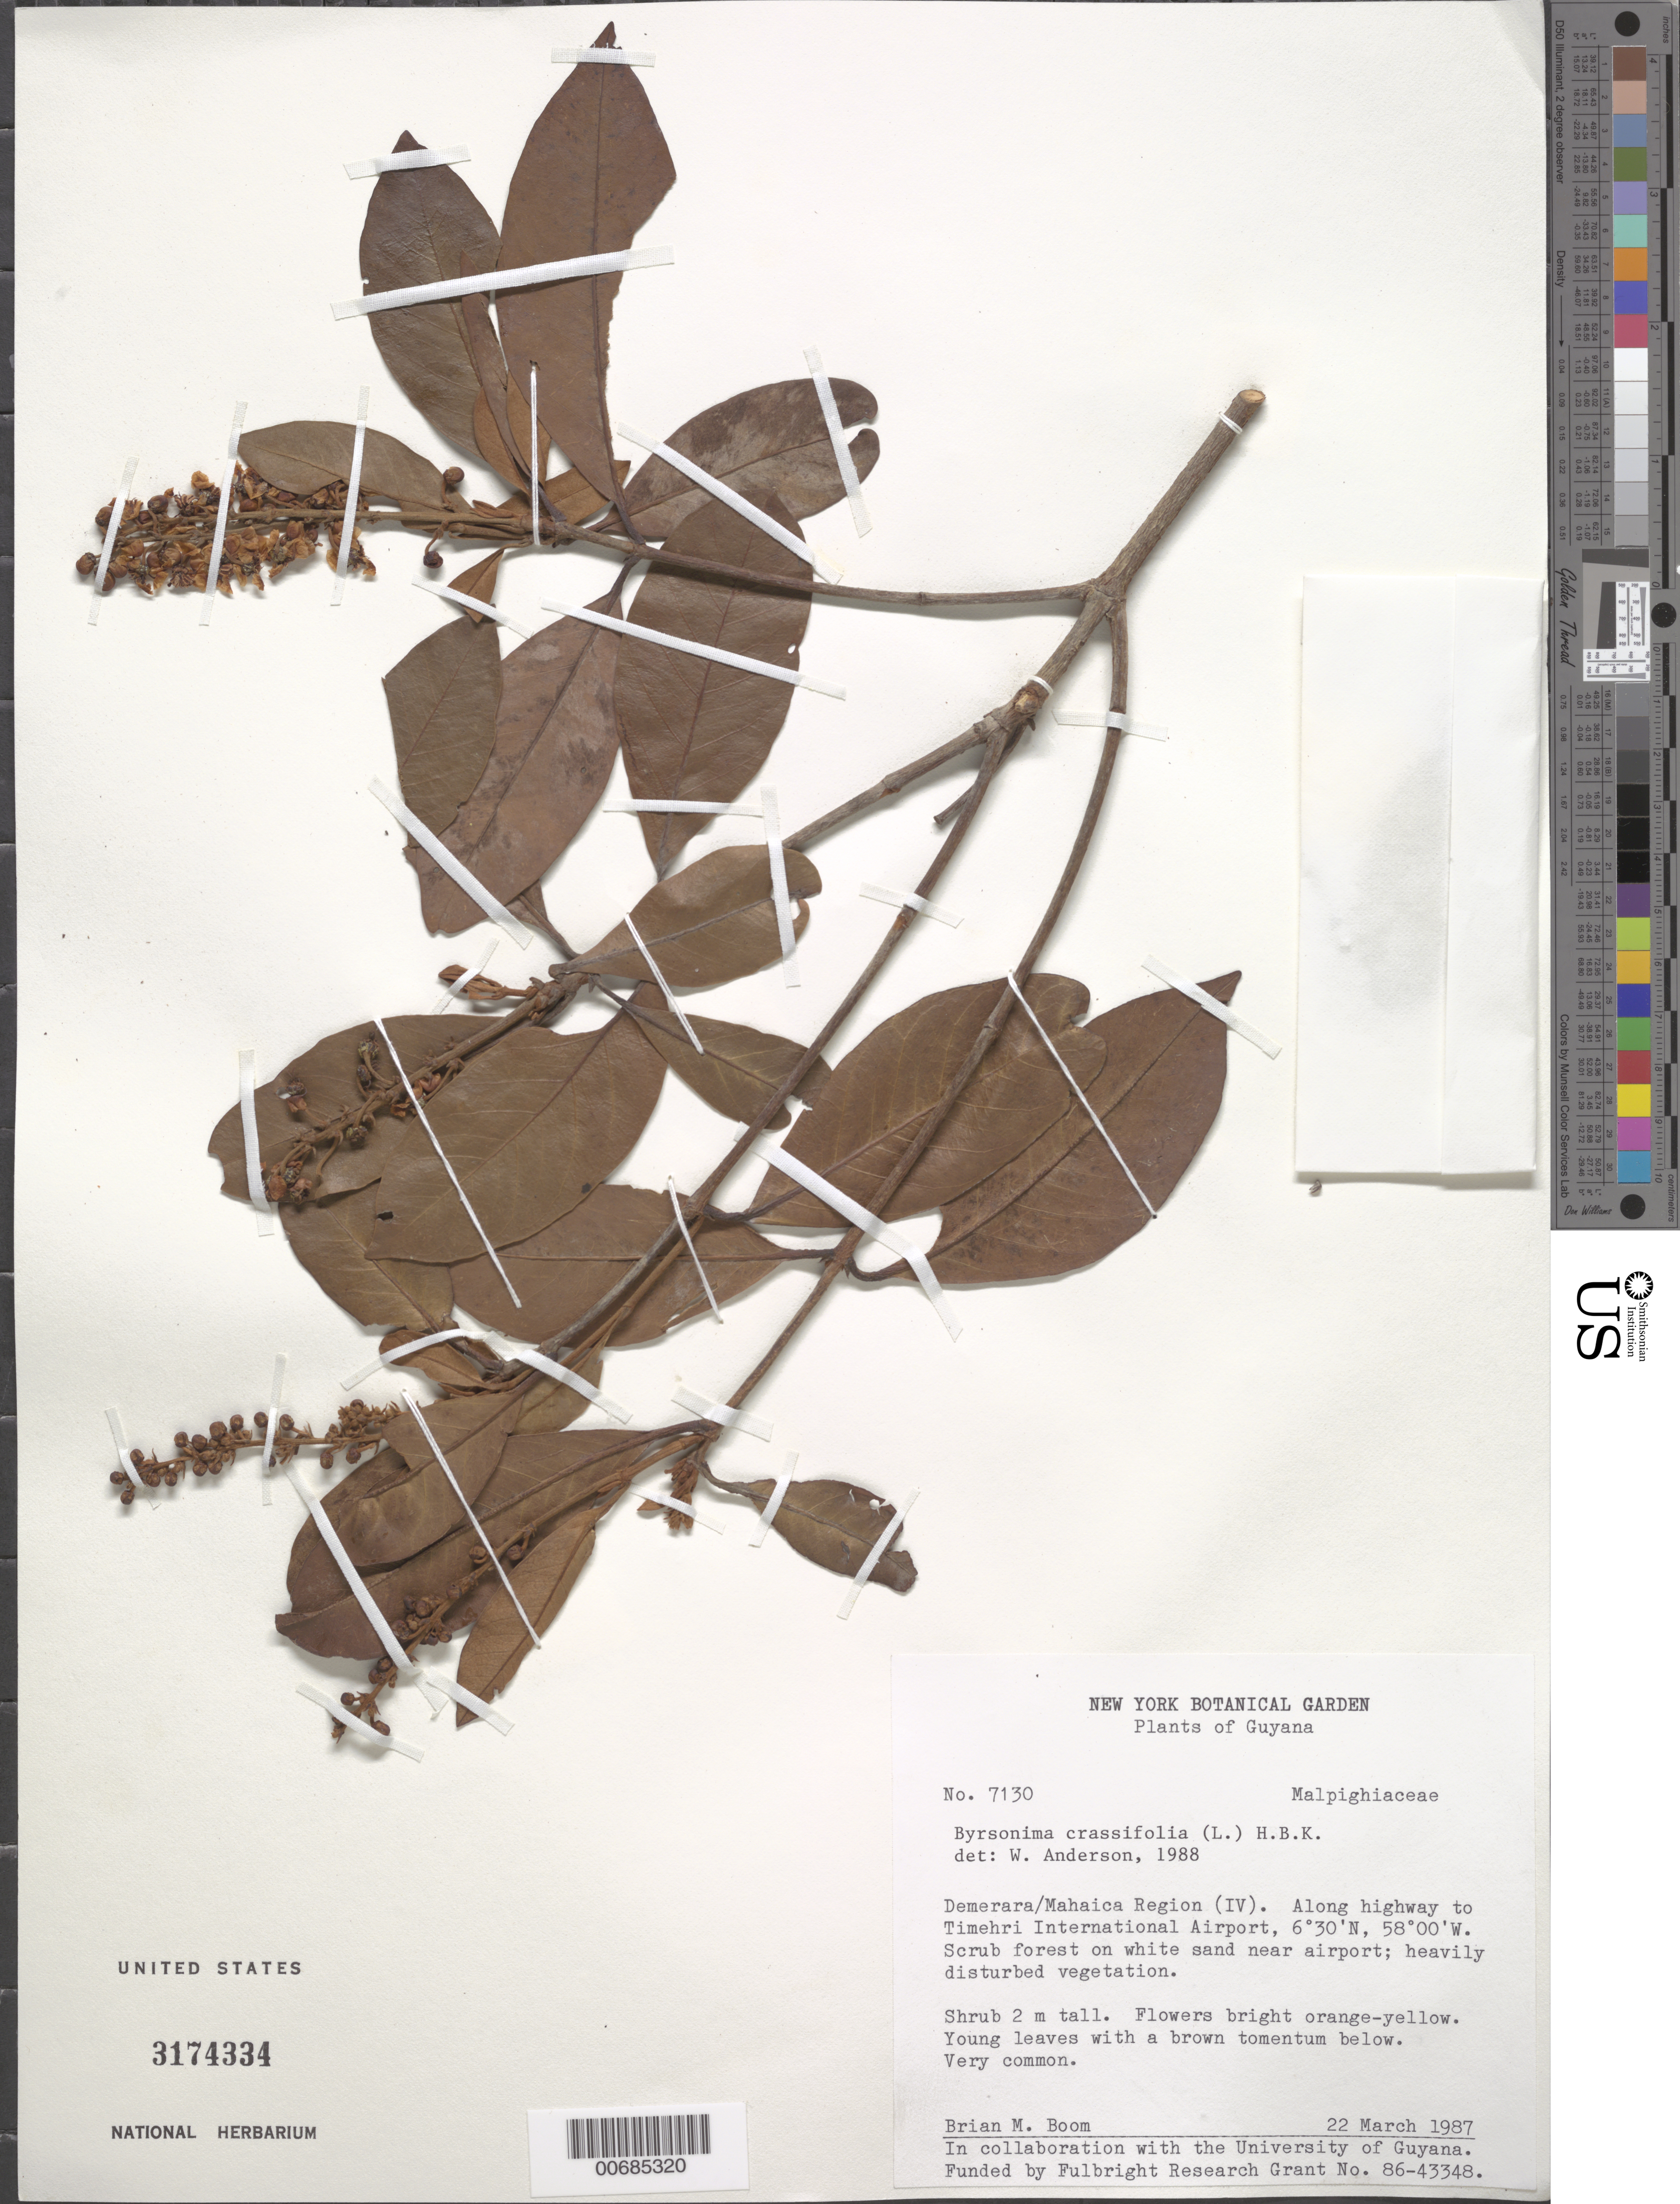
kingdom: Plantae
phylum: Tracheophyta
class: Magnoliopsida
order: Malpighiales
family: Malpighiaceae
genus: Byrsonima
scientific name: Byrsonima crassifolia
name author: (L.) Kunth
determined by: Anderson, W. R., (MICH), University of Michigan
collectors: B. M. Boom et al.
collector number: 7130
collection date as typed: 22-Mar-87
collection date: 1987-03-22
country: Guyana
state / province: Demerara-Mahaica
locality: Timehri International airport, along hwy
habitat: Scrub forest on white sand, heavily disturbed vegetation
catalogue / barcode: US 3174334